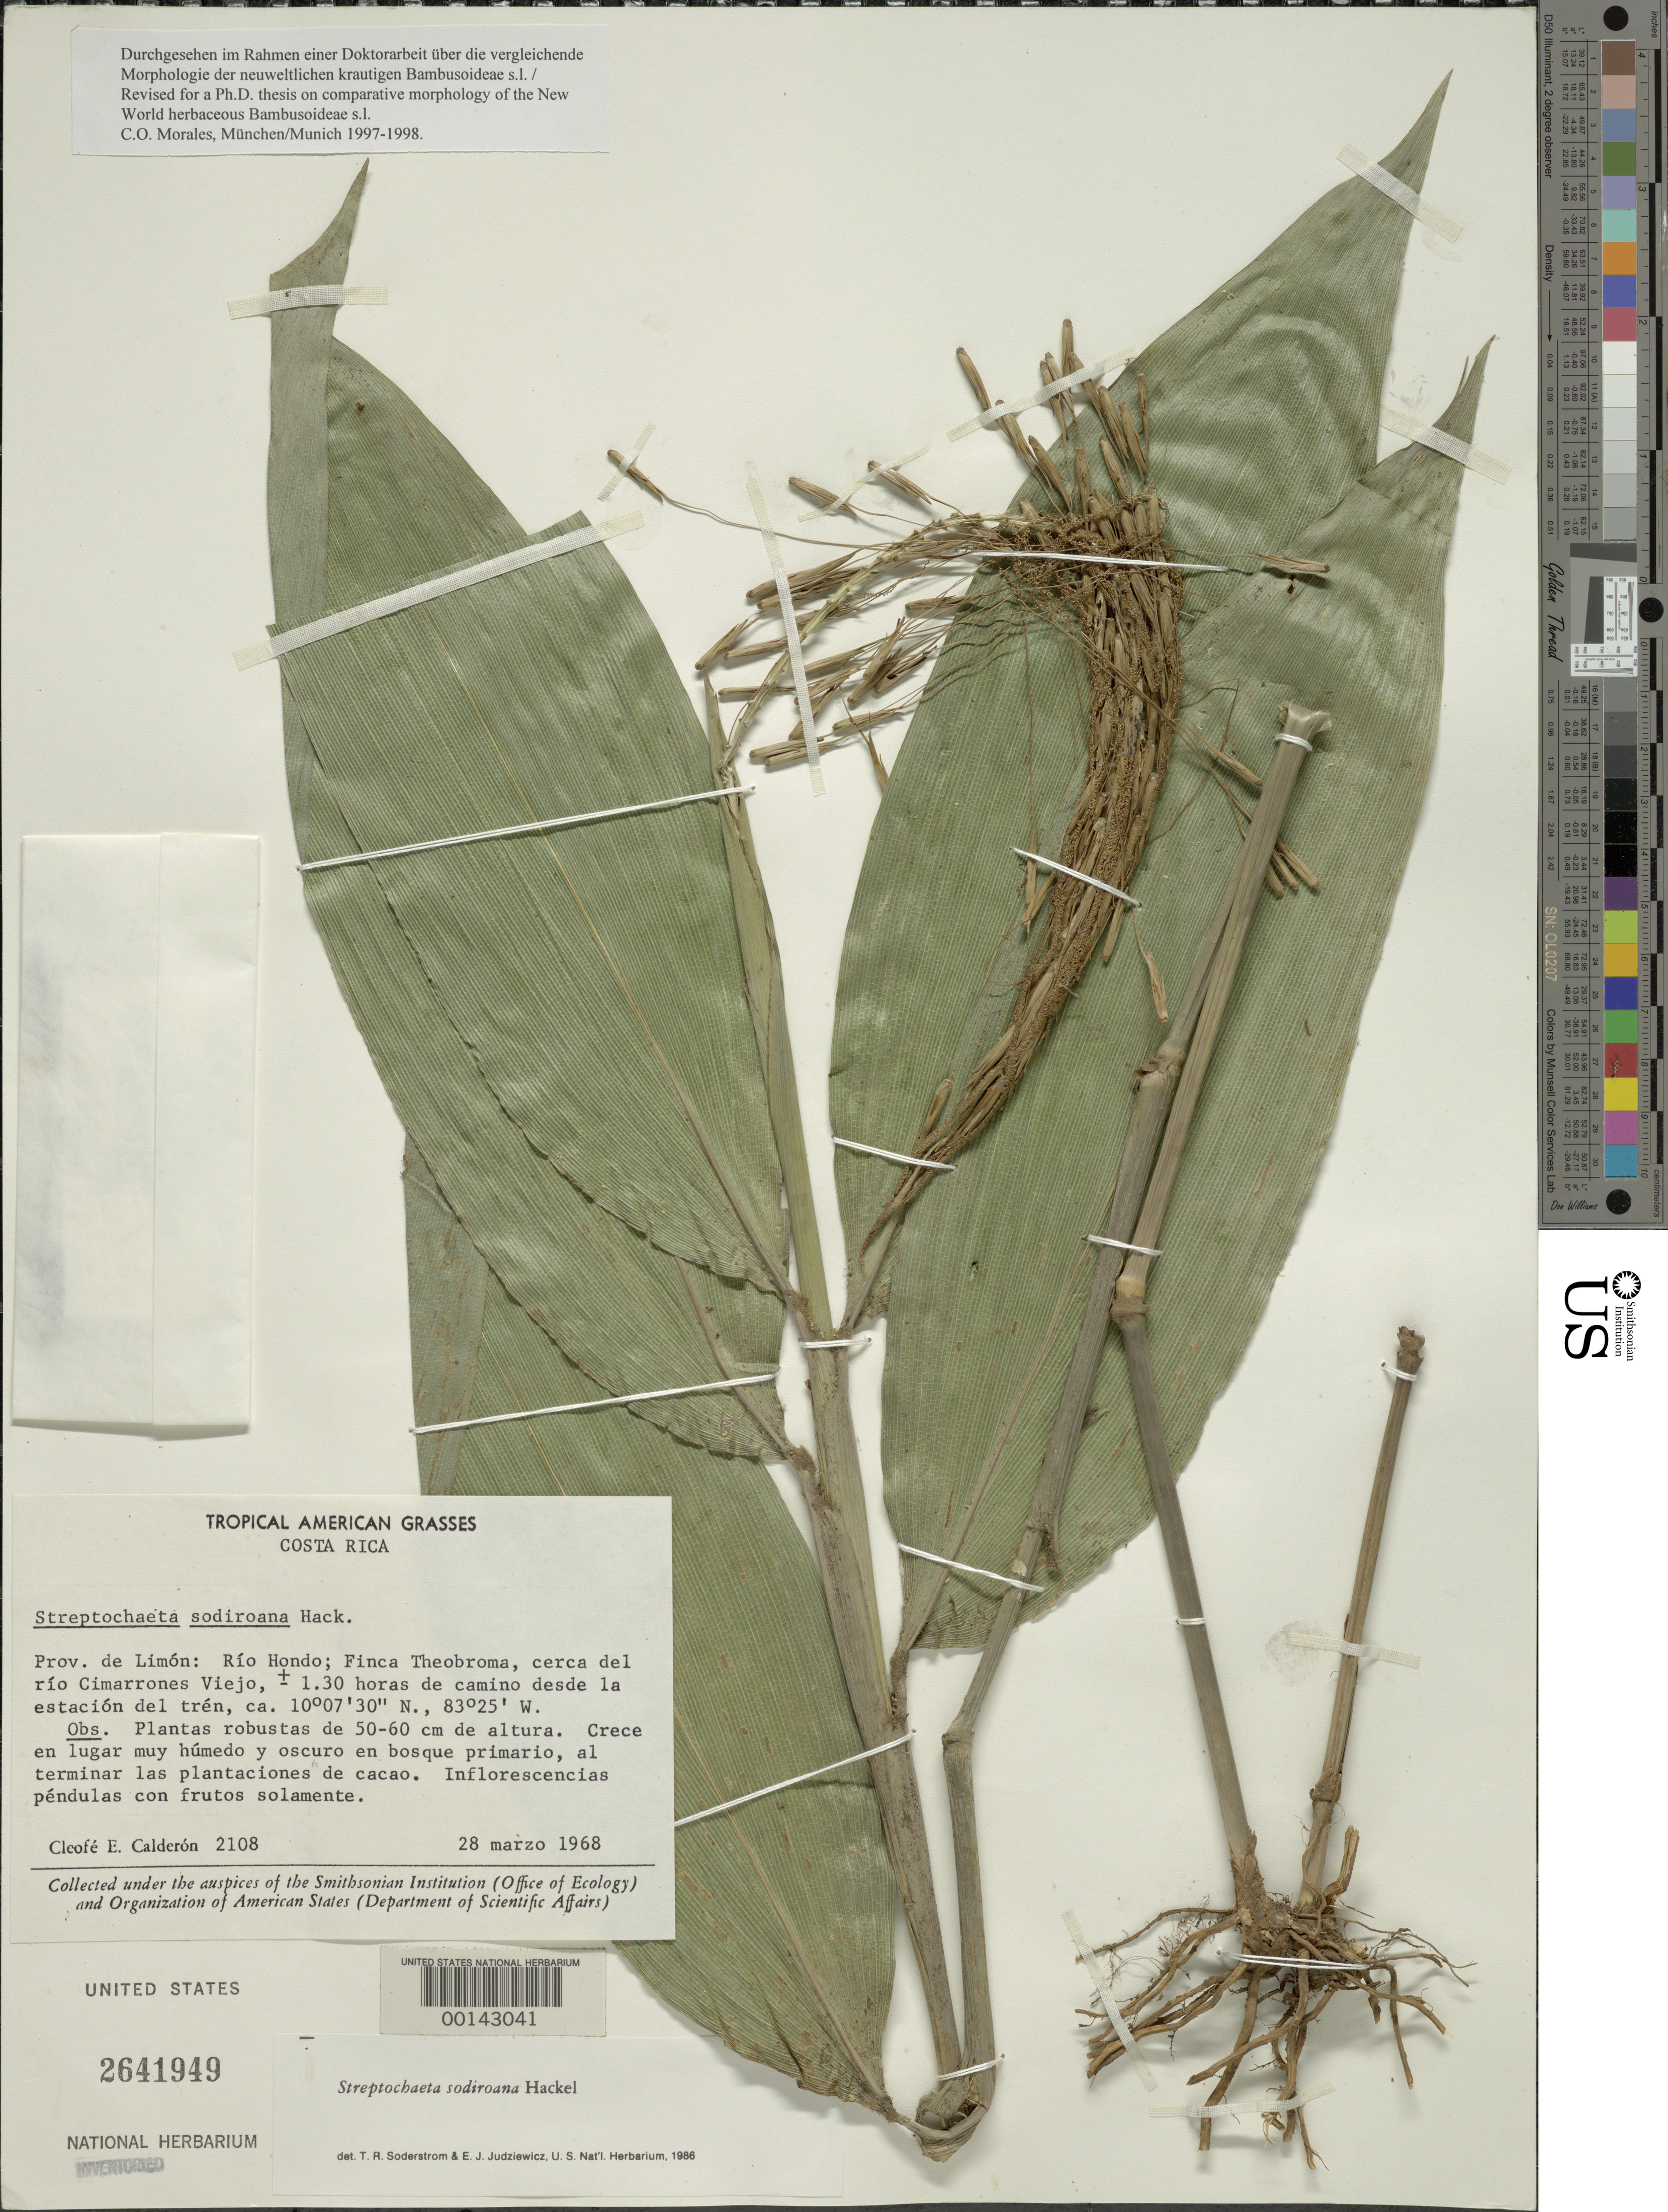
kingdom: Plantae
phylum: Tracheophyta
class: Liliopsida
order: Poales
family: Poaceae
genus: Streptochaeta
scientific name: Streptochaeta sodiroana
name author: Hack.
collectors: C. E. Calderón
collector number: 2108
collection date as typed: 28 Mar 1968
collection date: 1968-03-28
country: Costa Rica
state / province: Limón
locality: Rio hondo, finca theobroma lat 10 07'n: long 83 25'w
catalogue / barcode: US 2641949